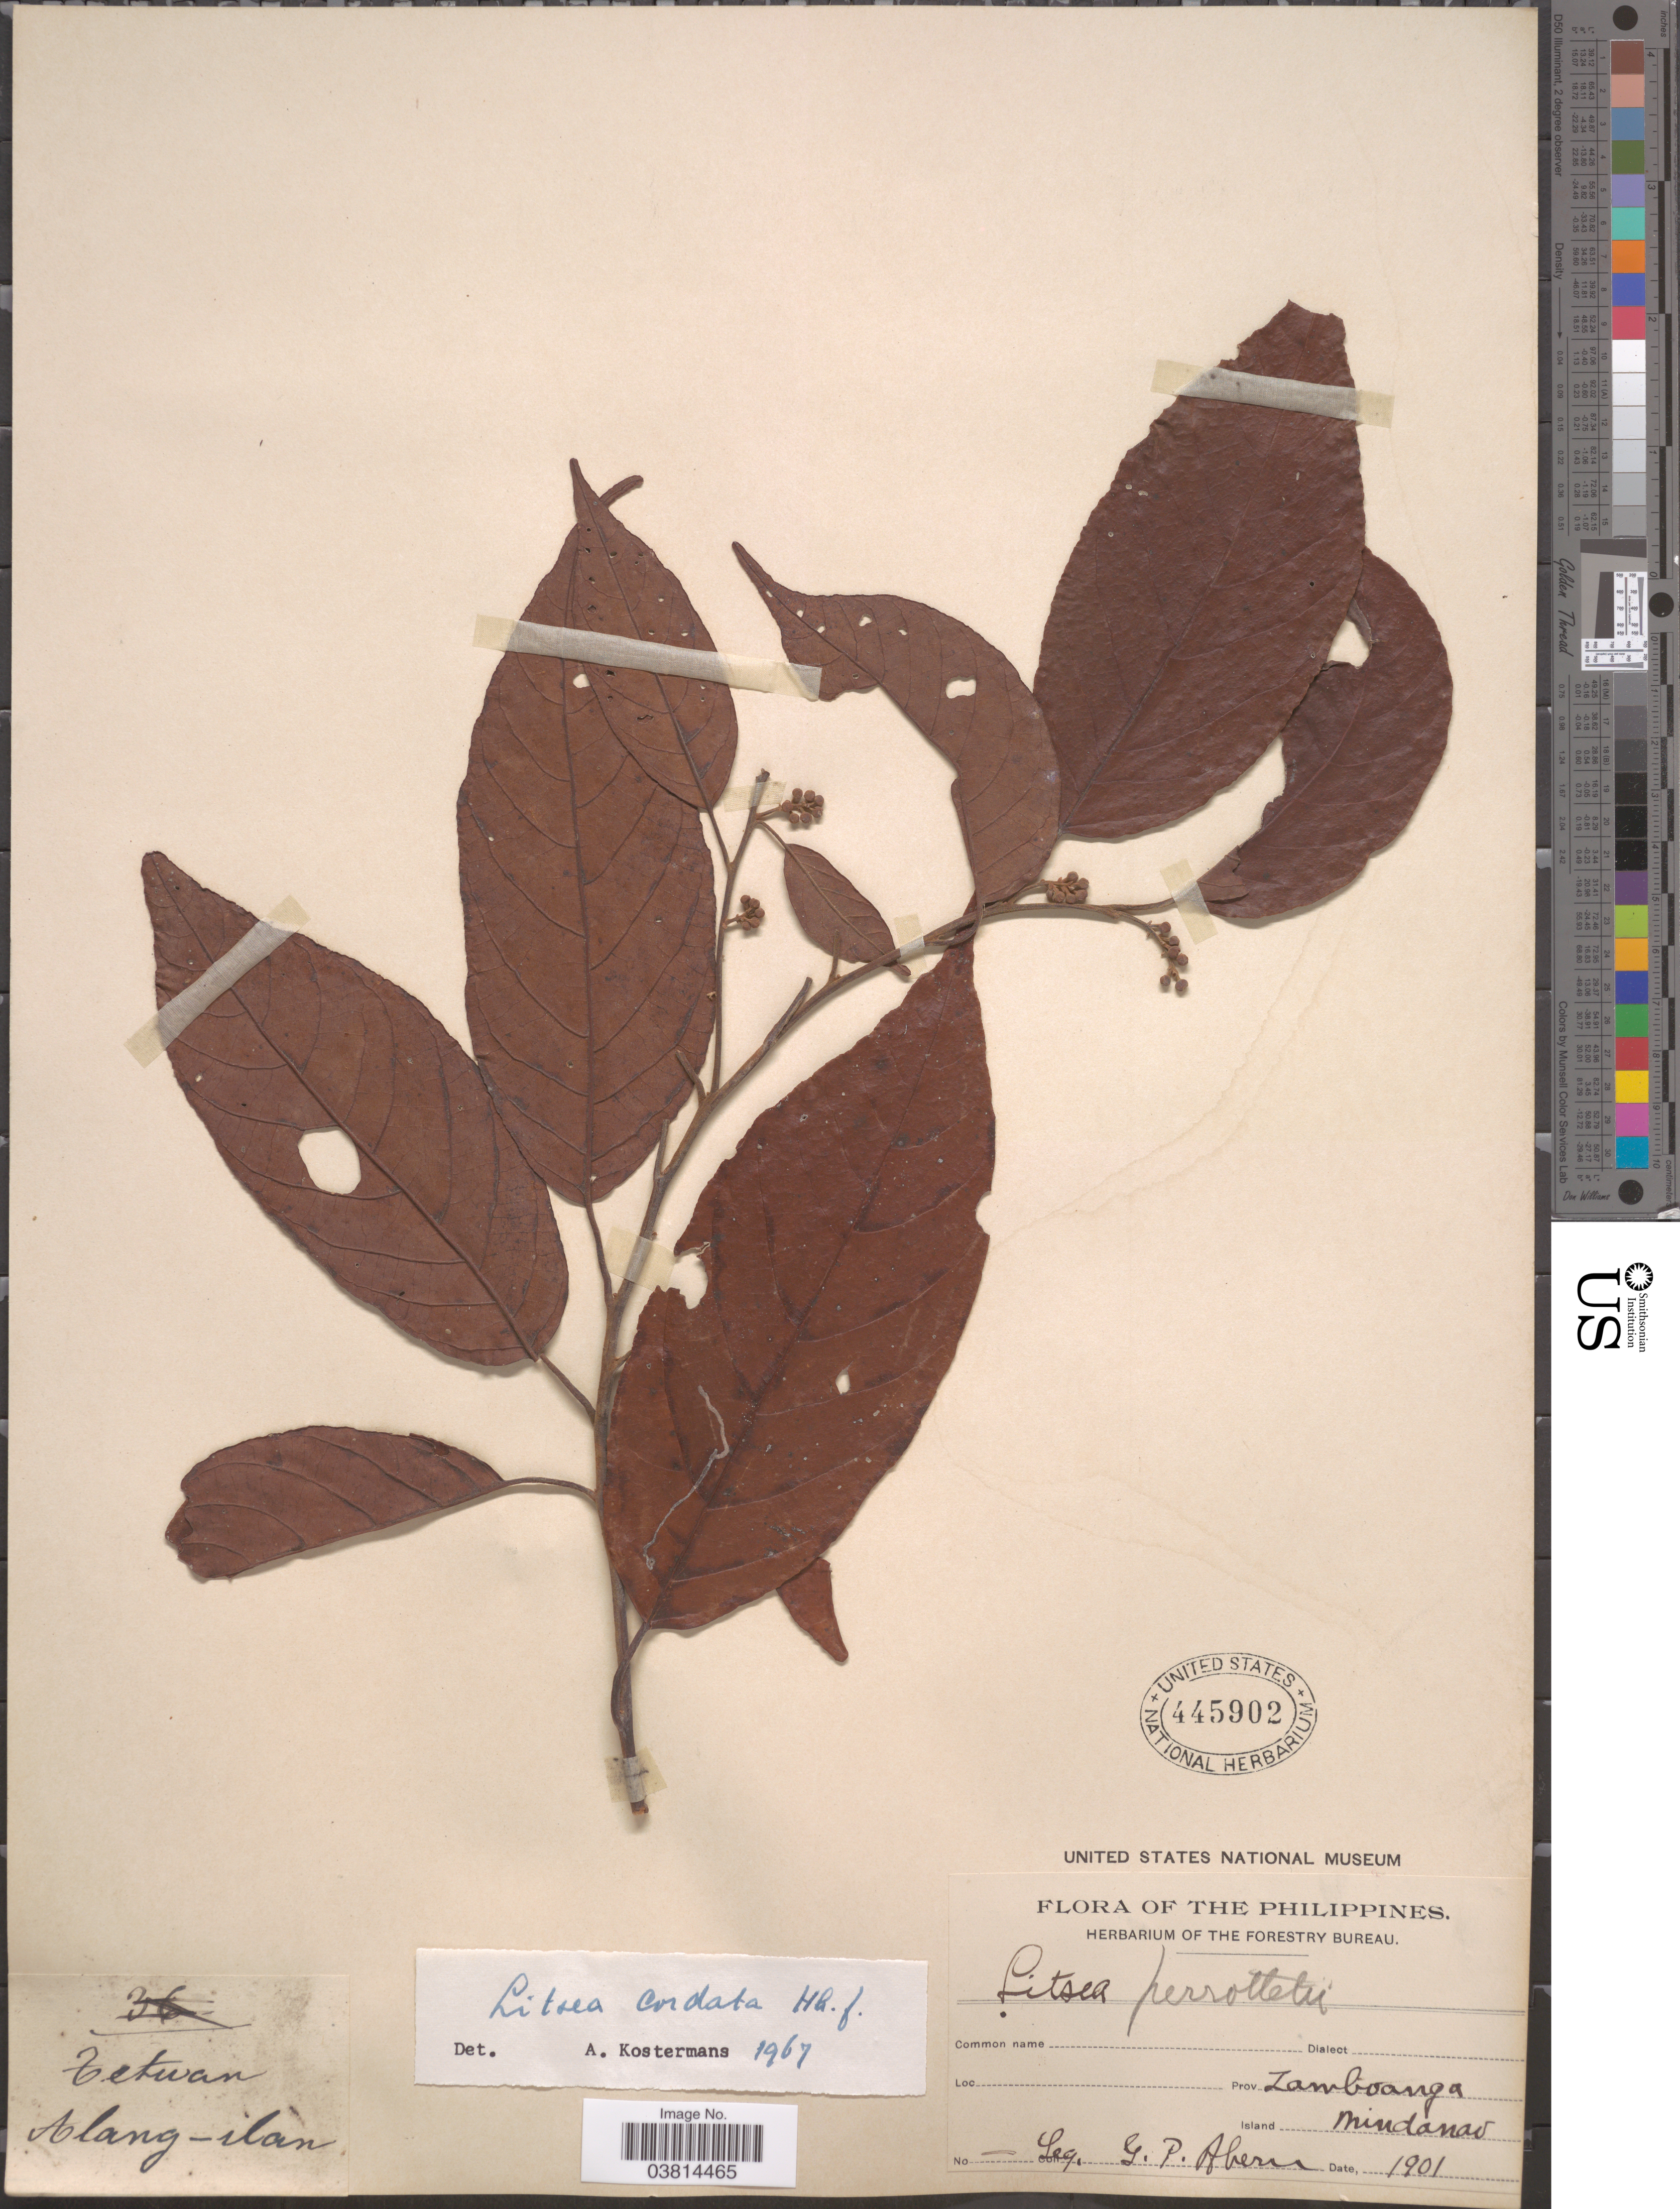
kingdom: Plantae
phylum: Tracheophyta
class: Magnoliopsida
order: Laurales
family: Lauraceae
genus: Litsea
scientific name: Litsea cordata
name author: Hook. f.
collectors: G. Ahern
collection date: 1901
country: Philippines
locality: Prov. Zamboanga. Island Mindanao.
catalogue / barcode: US 445902